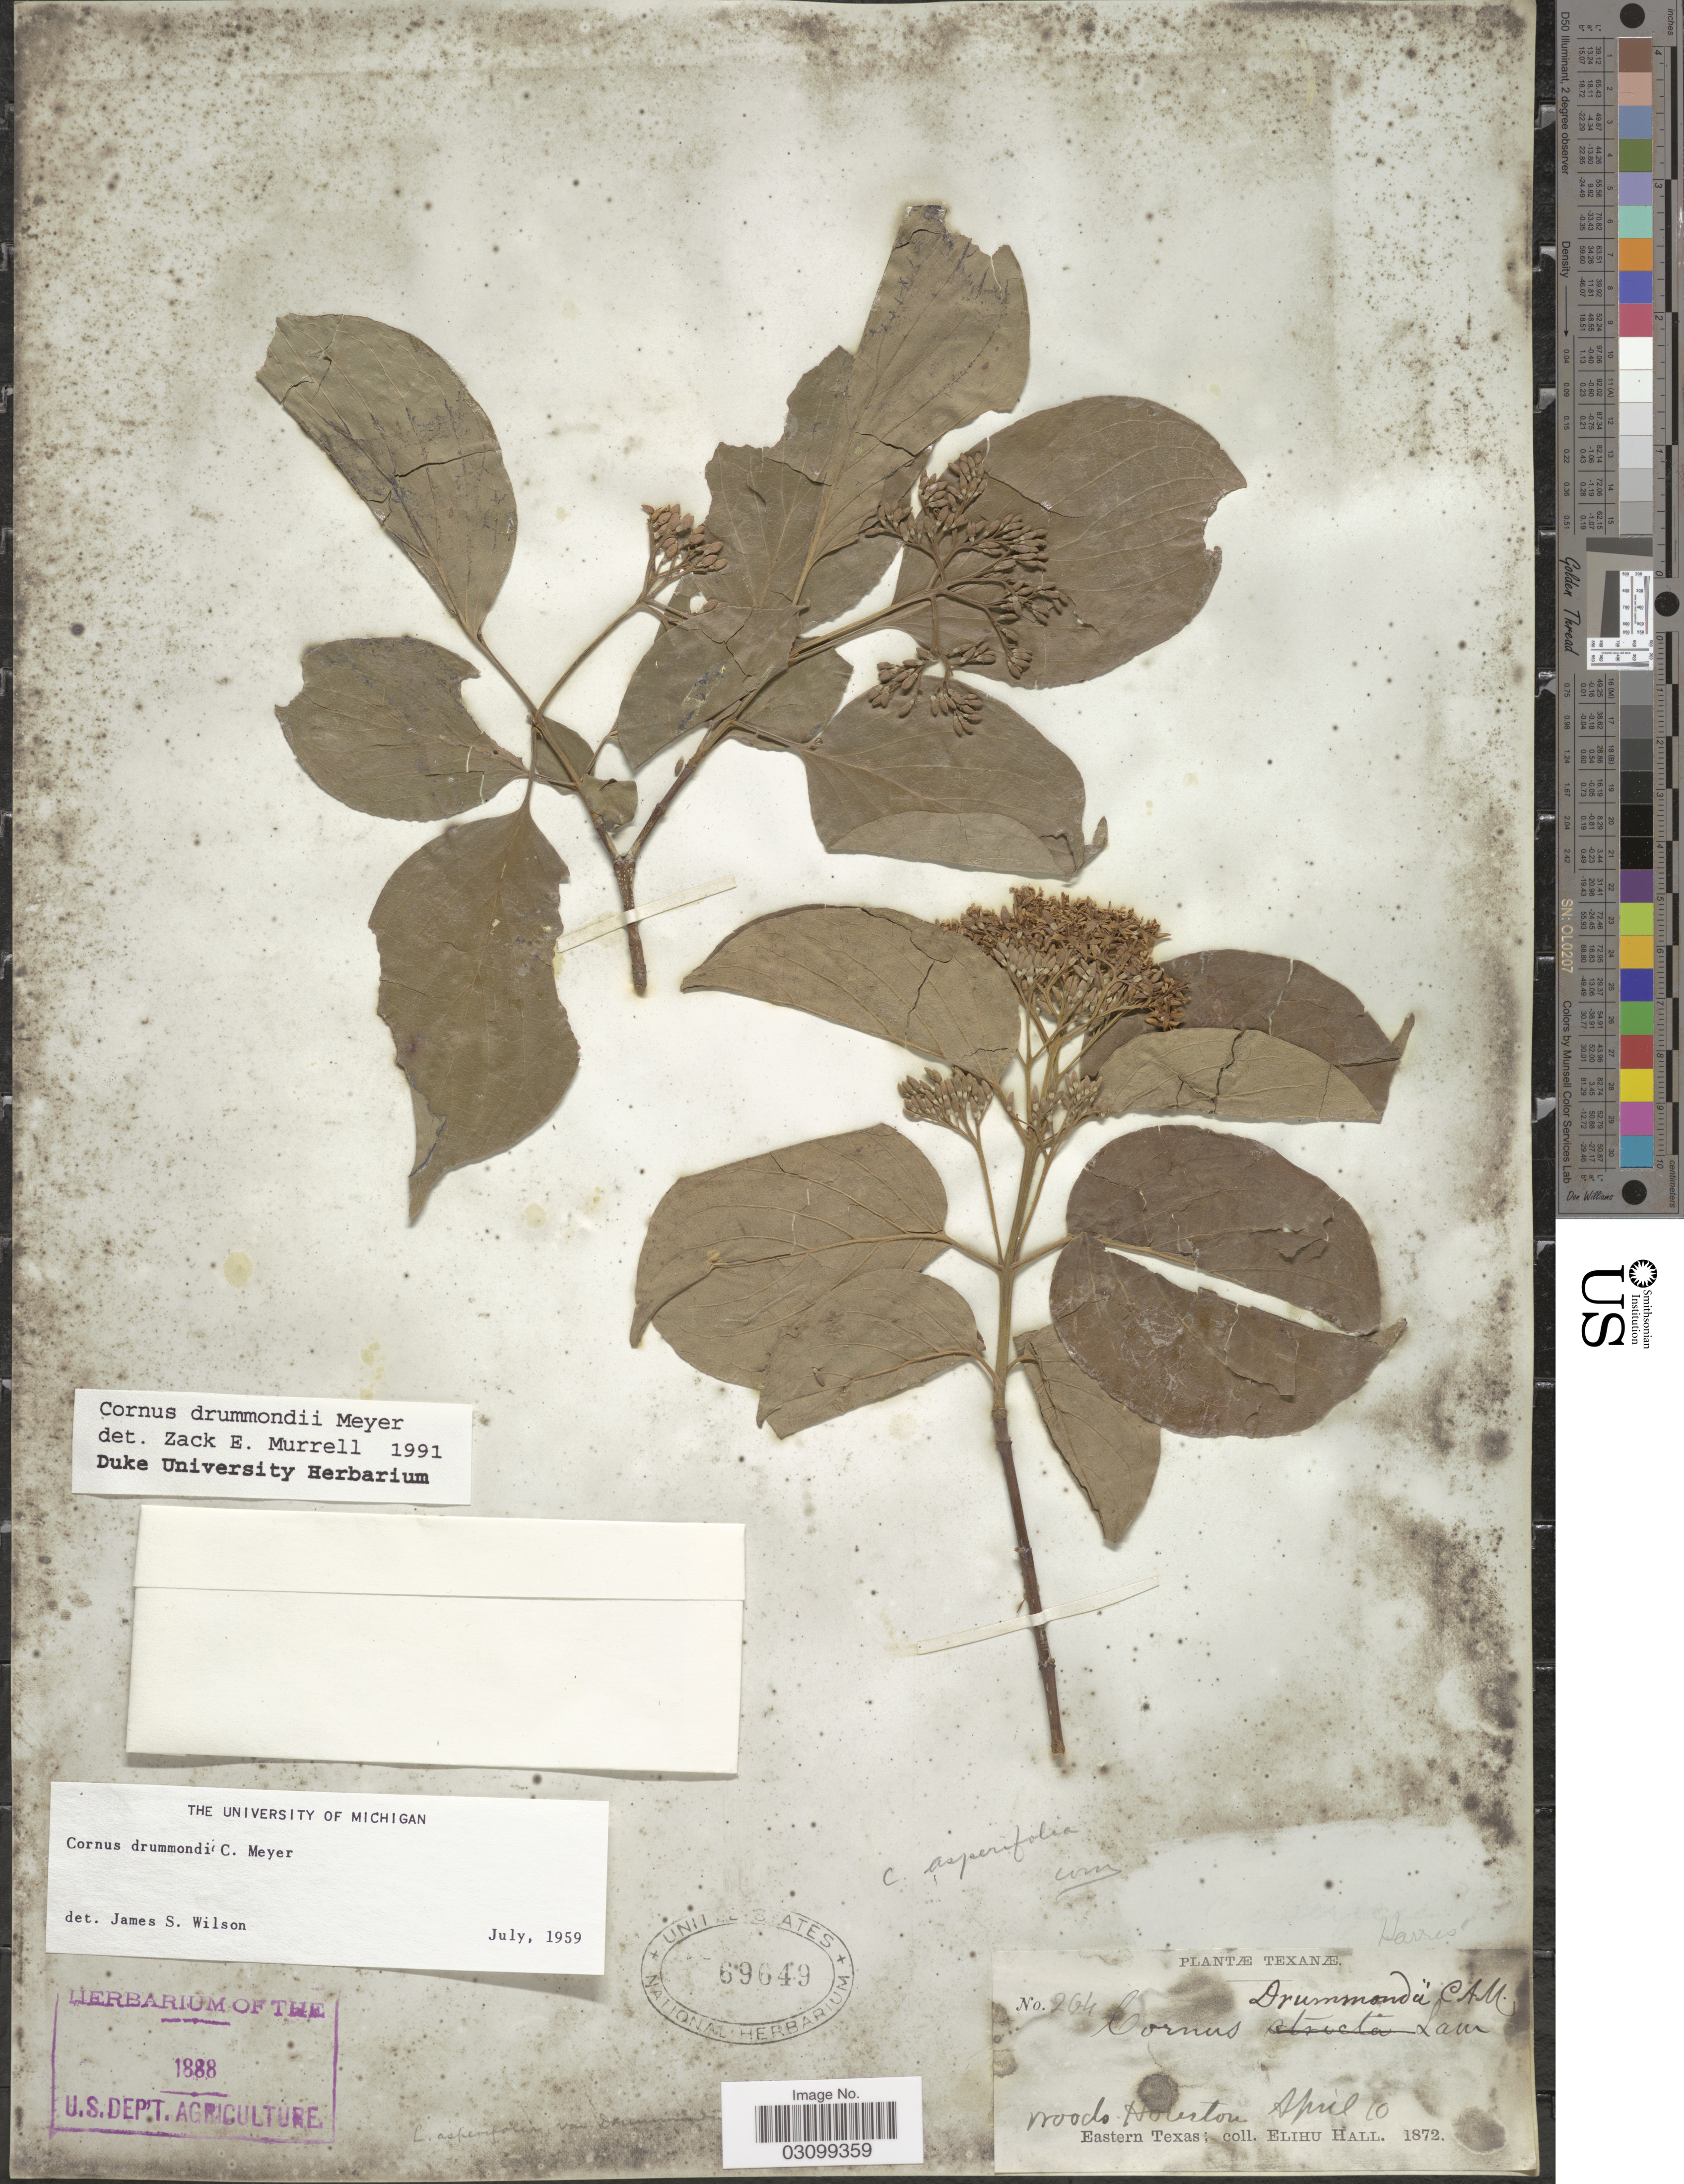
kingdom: Plantae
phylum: Tracheophyta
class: Magnoliopsida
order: Cornales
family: Cornaceae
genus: Cornus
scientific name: Cornus drummondii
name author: C.A. Mey.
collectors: E. Hall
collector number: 264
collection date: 1872-04-10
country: United States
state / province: Texas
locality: Houston. Eastern Texas.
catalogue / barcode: US 69649